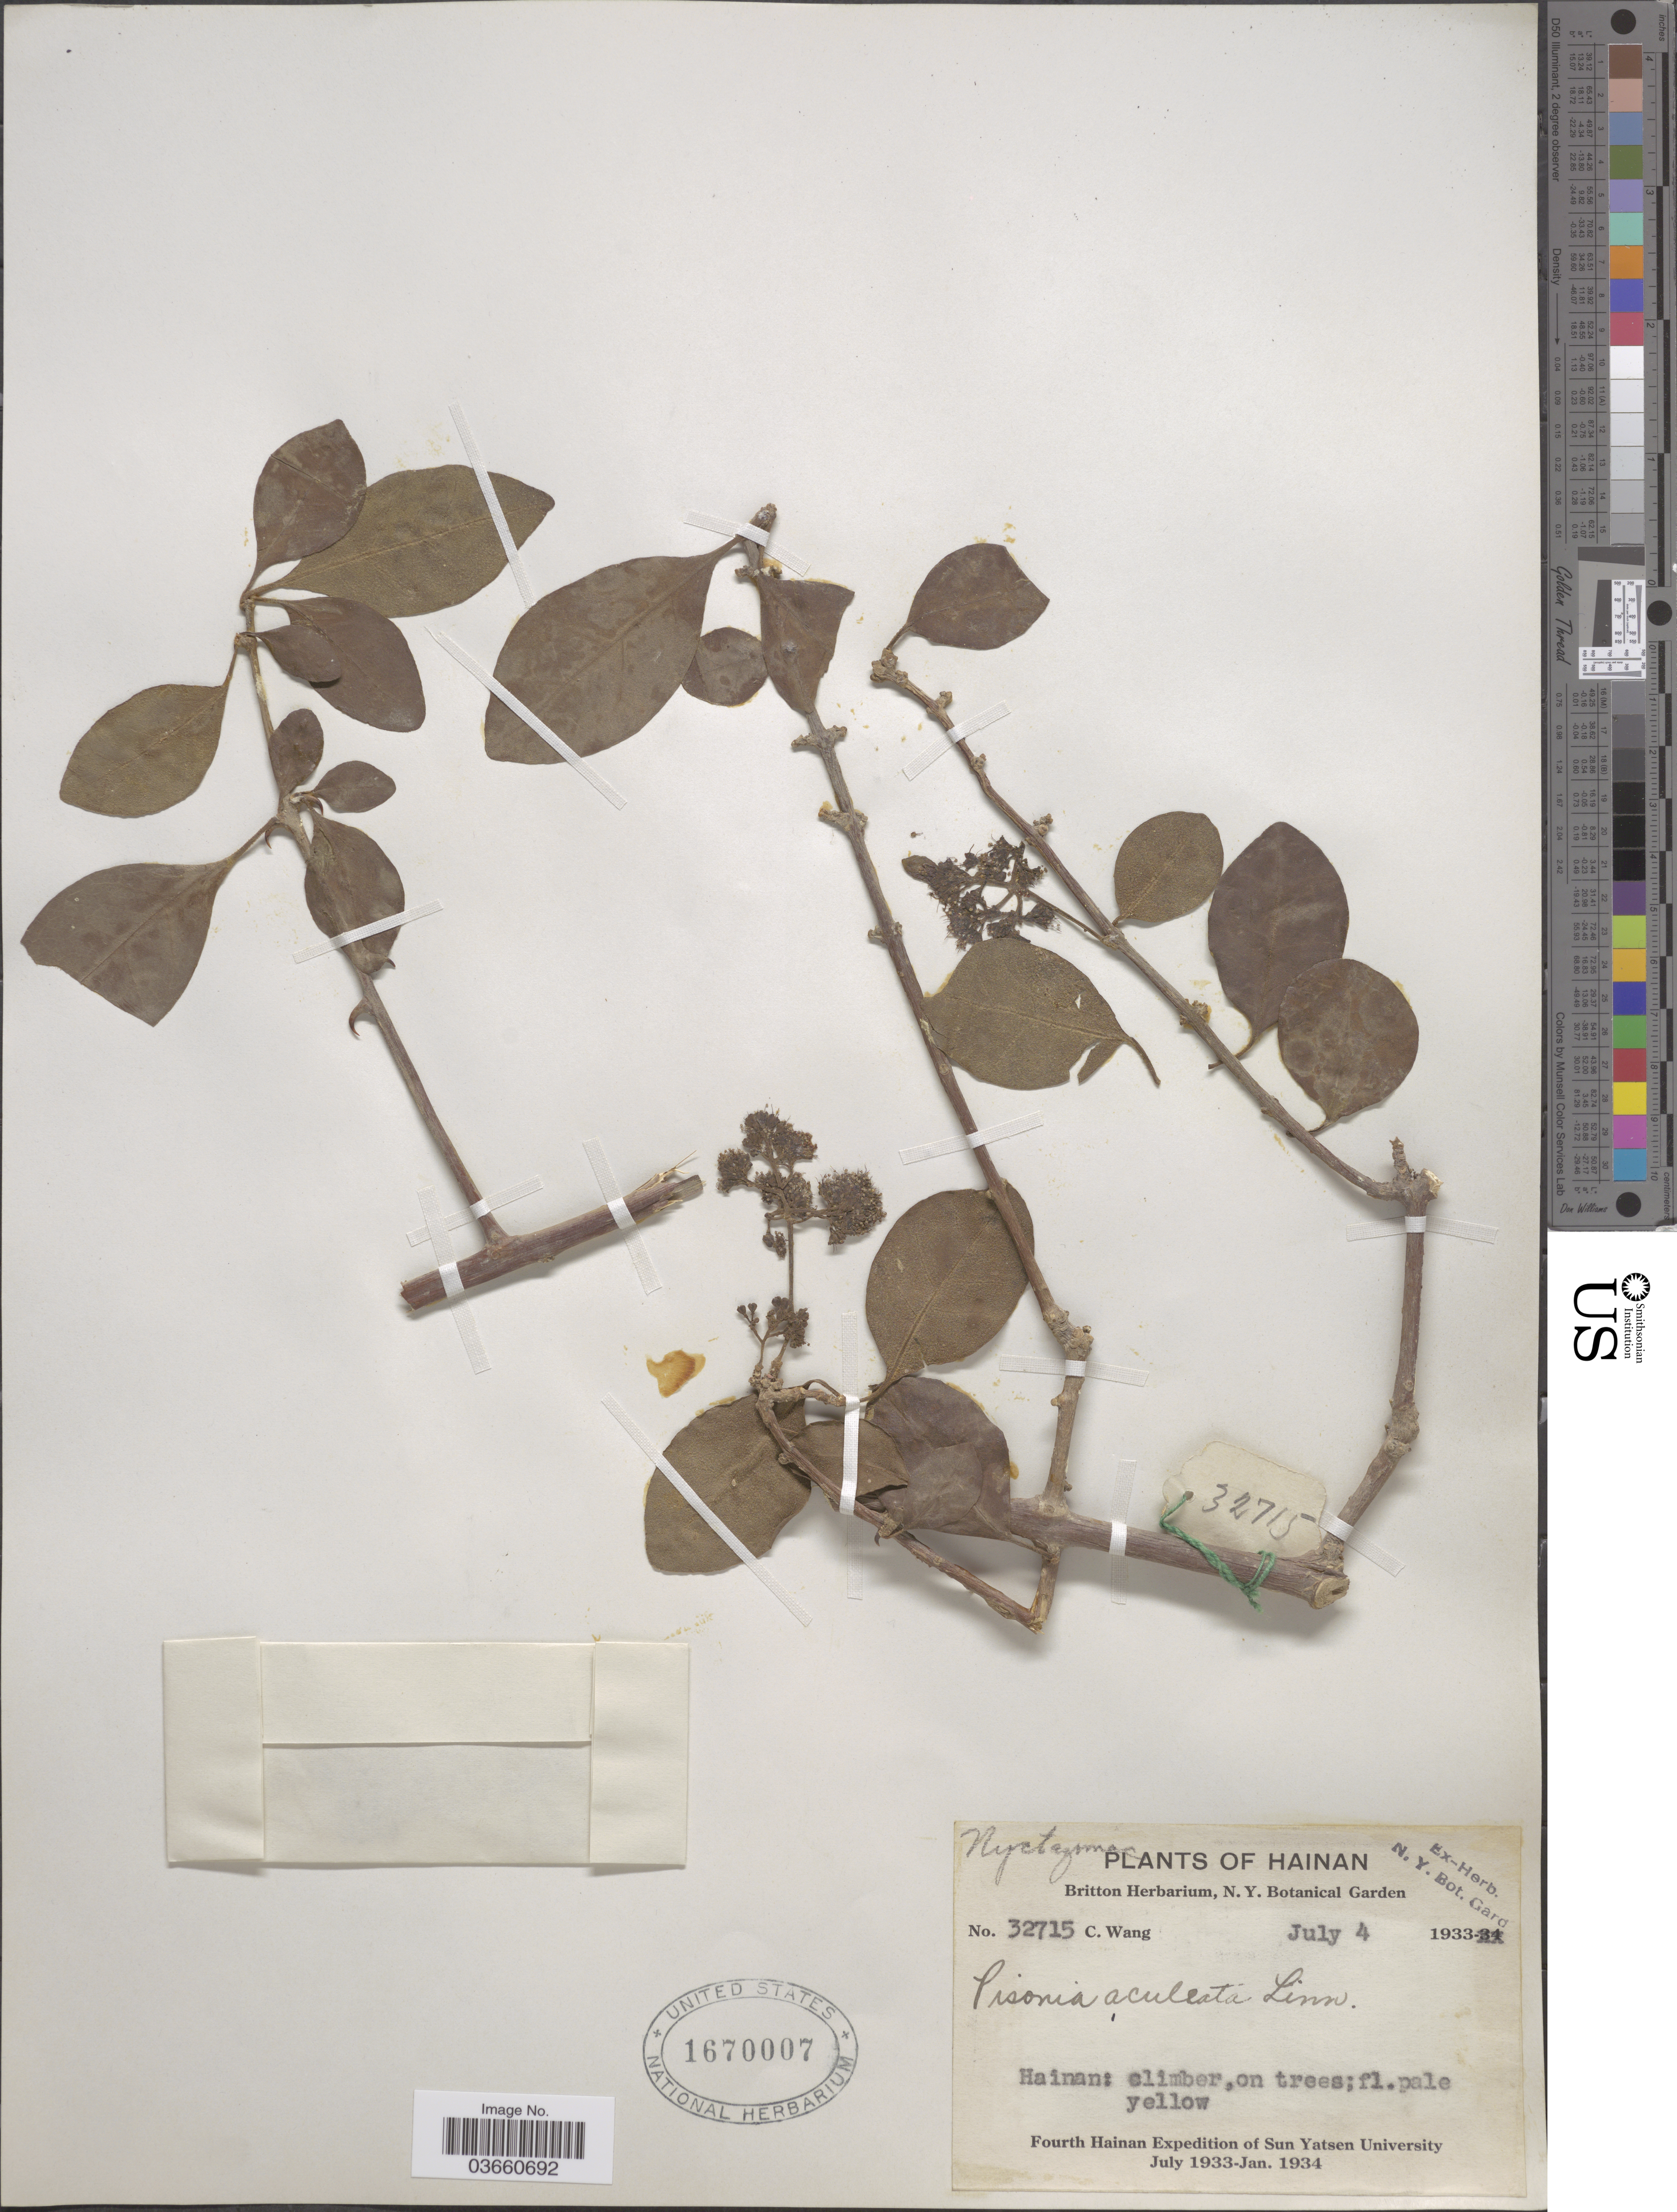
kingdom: Plantae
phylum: Tracheophyta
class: Magnoliopsida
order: Caryophyllales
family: Nyctaginaceae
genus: Pisonia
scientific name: Pisonia aculeata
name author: L.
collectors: C. Wang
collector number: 32715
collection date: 1933-07-04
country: China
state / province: Hainan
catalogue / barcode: US 1670007